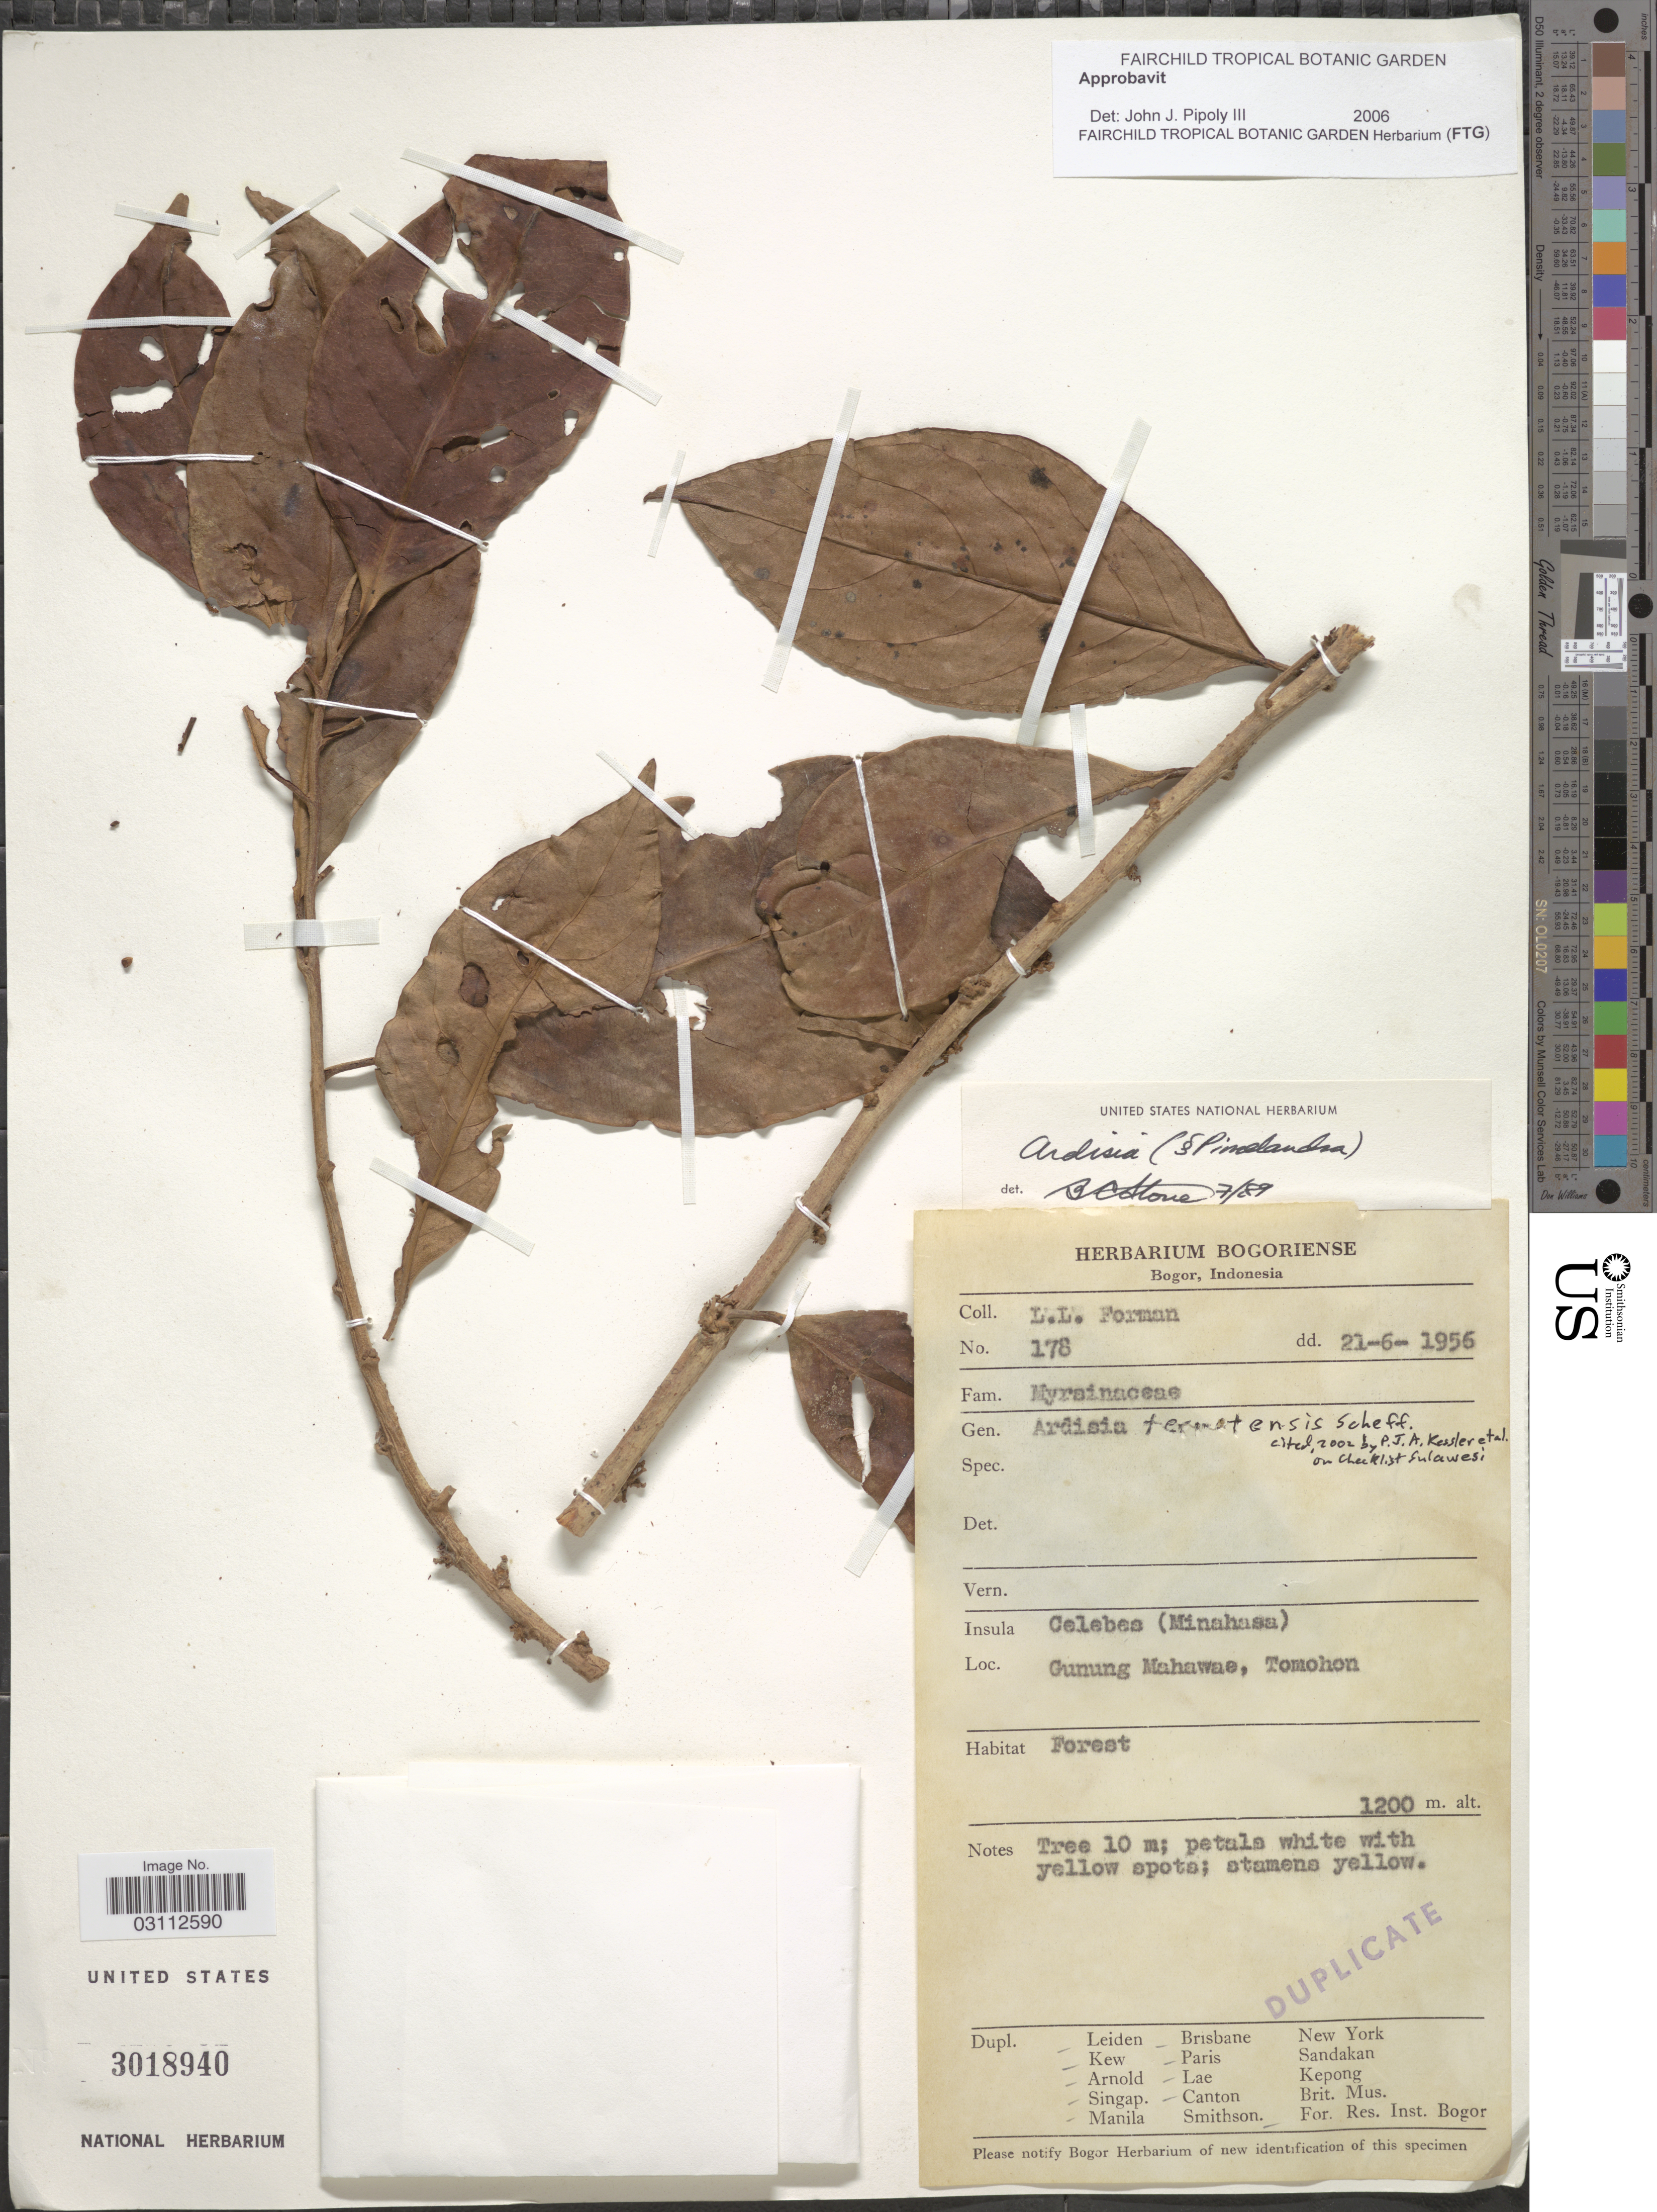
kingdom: Plantae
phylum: Tracheophyta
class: Magnoliopsida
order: Ericales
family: Primulaceae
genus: Ardisia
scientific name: Ardisia ternatensis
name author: Scheff.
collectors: L. Forman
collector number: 178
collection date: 1956-06-21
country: Indonesia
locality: Insula Celebes (Minahasa), Gunung Mahawae, Tomohon.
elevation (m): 1200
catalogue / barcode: US 3018940